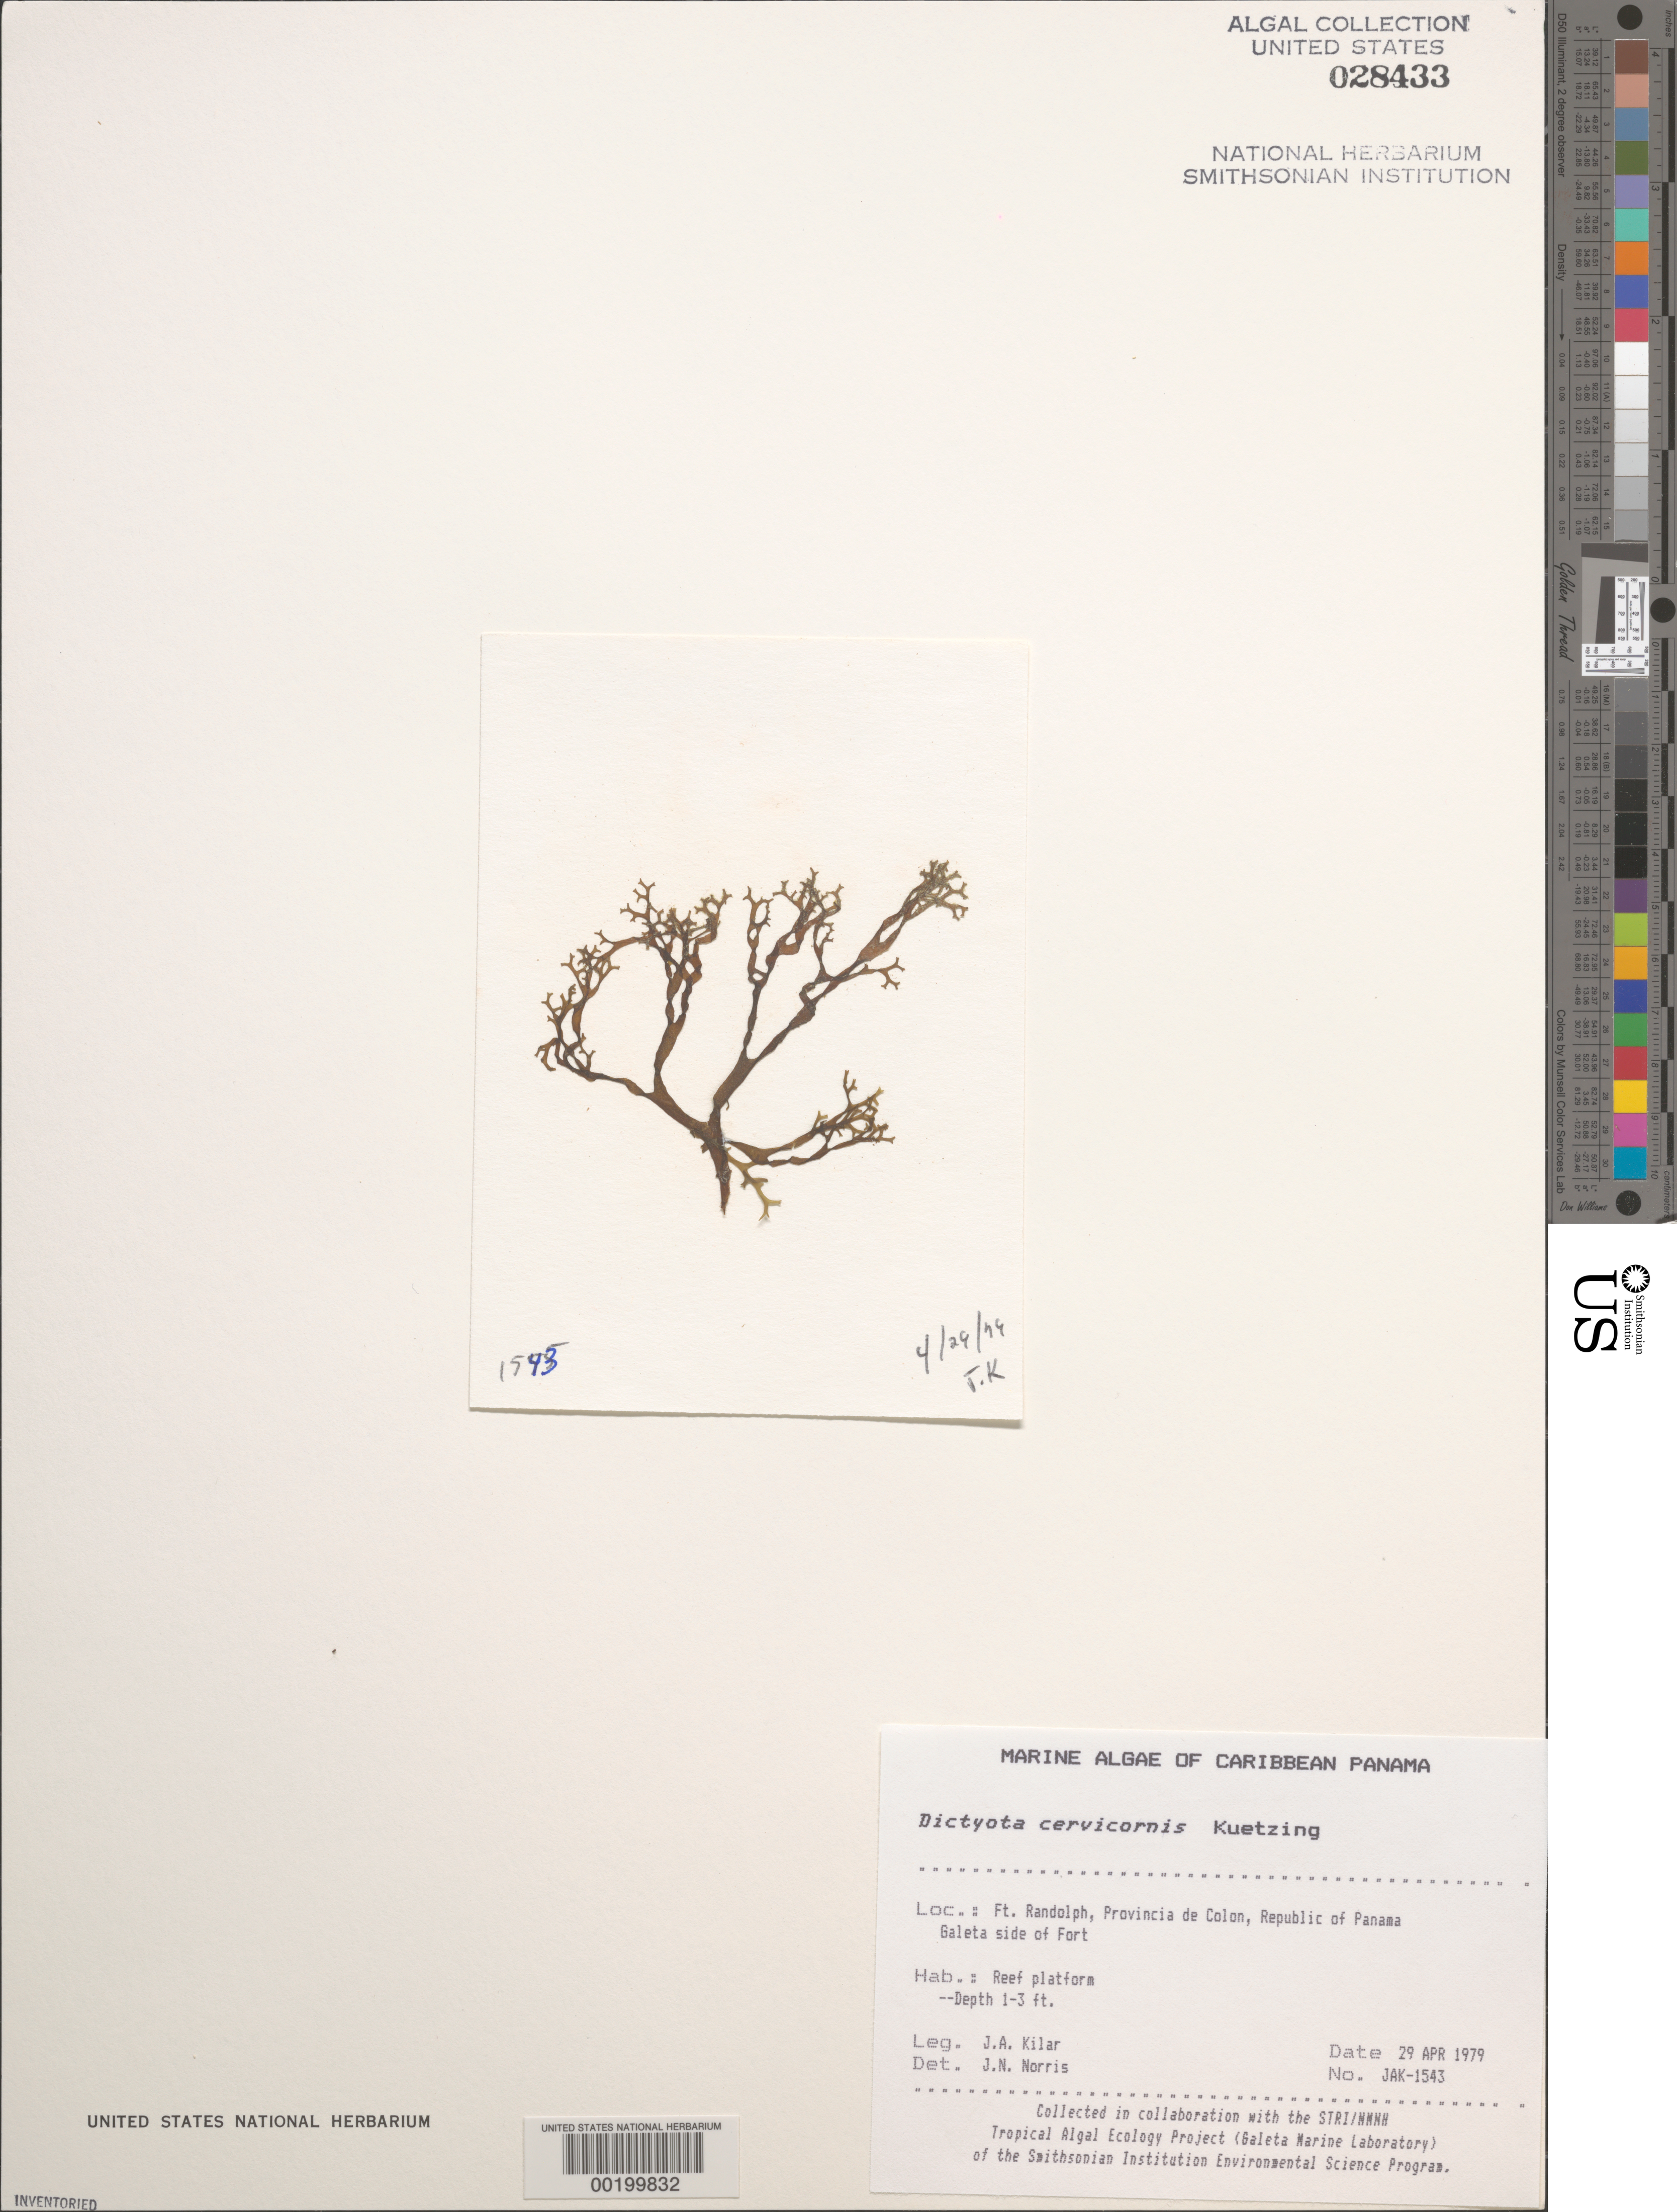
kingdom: Chromista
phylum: Ochrophyta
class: Phaeophyceae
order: Dictyotales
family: Dictyotaceae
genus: Dictyota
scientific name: Dictyota cervicornis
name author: Kütz.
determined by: Norris, James N.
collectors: J. A. Kilar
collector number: JAK-1543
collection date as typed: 29 Apr 1979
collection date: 1979-04-29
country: Panama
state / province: Colón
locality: Fort Randolph, Galeta side of fort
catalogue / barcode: US 28433